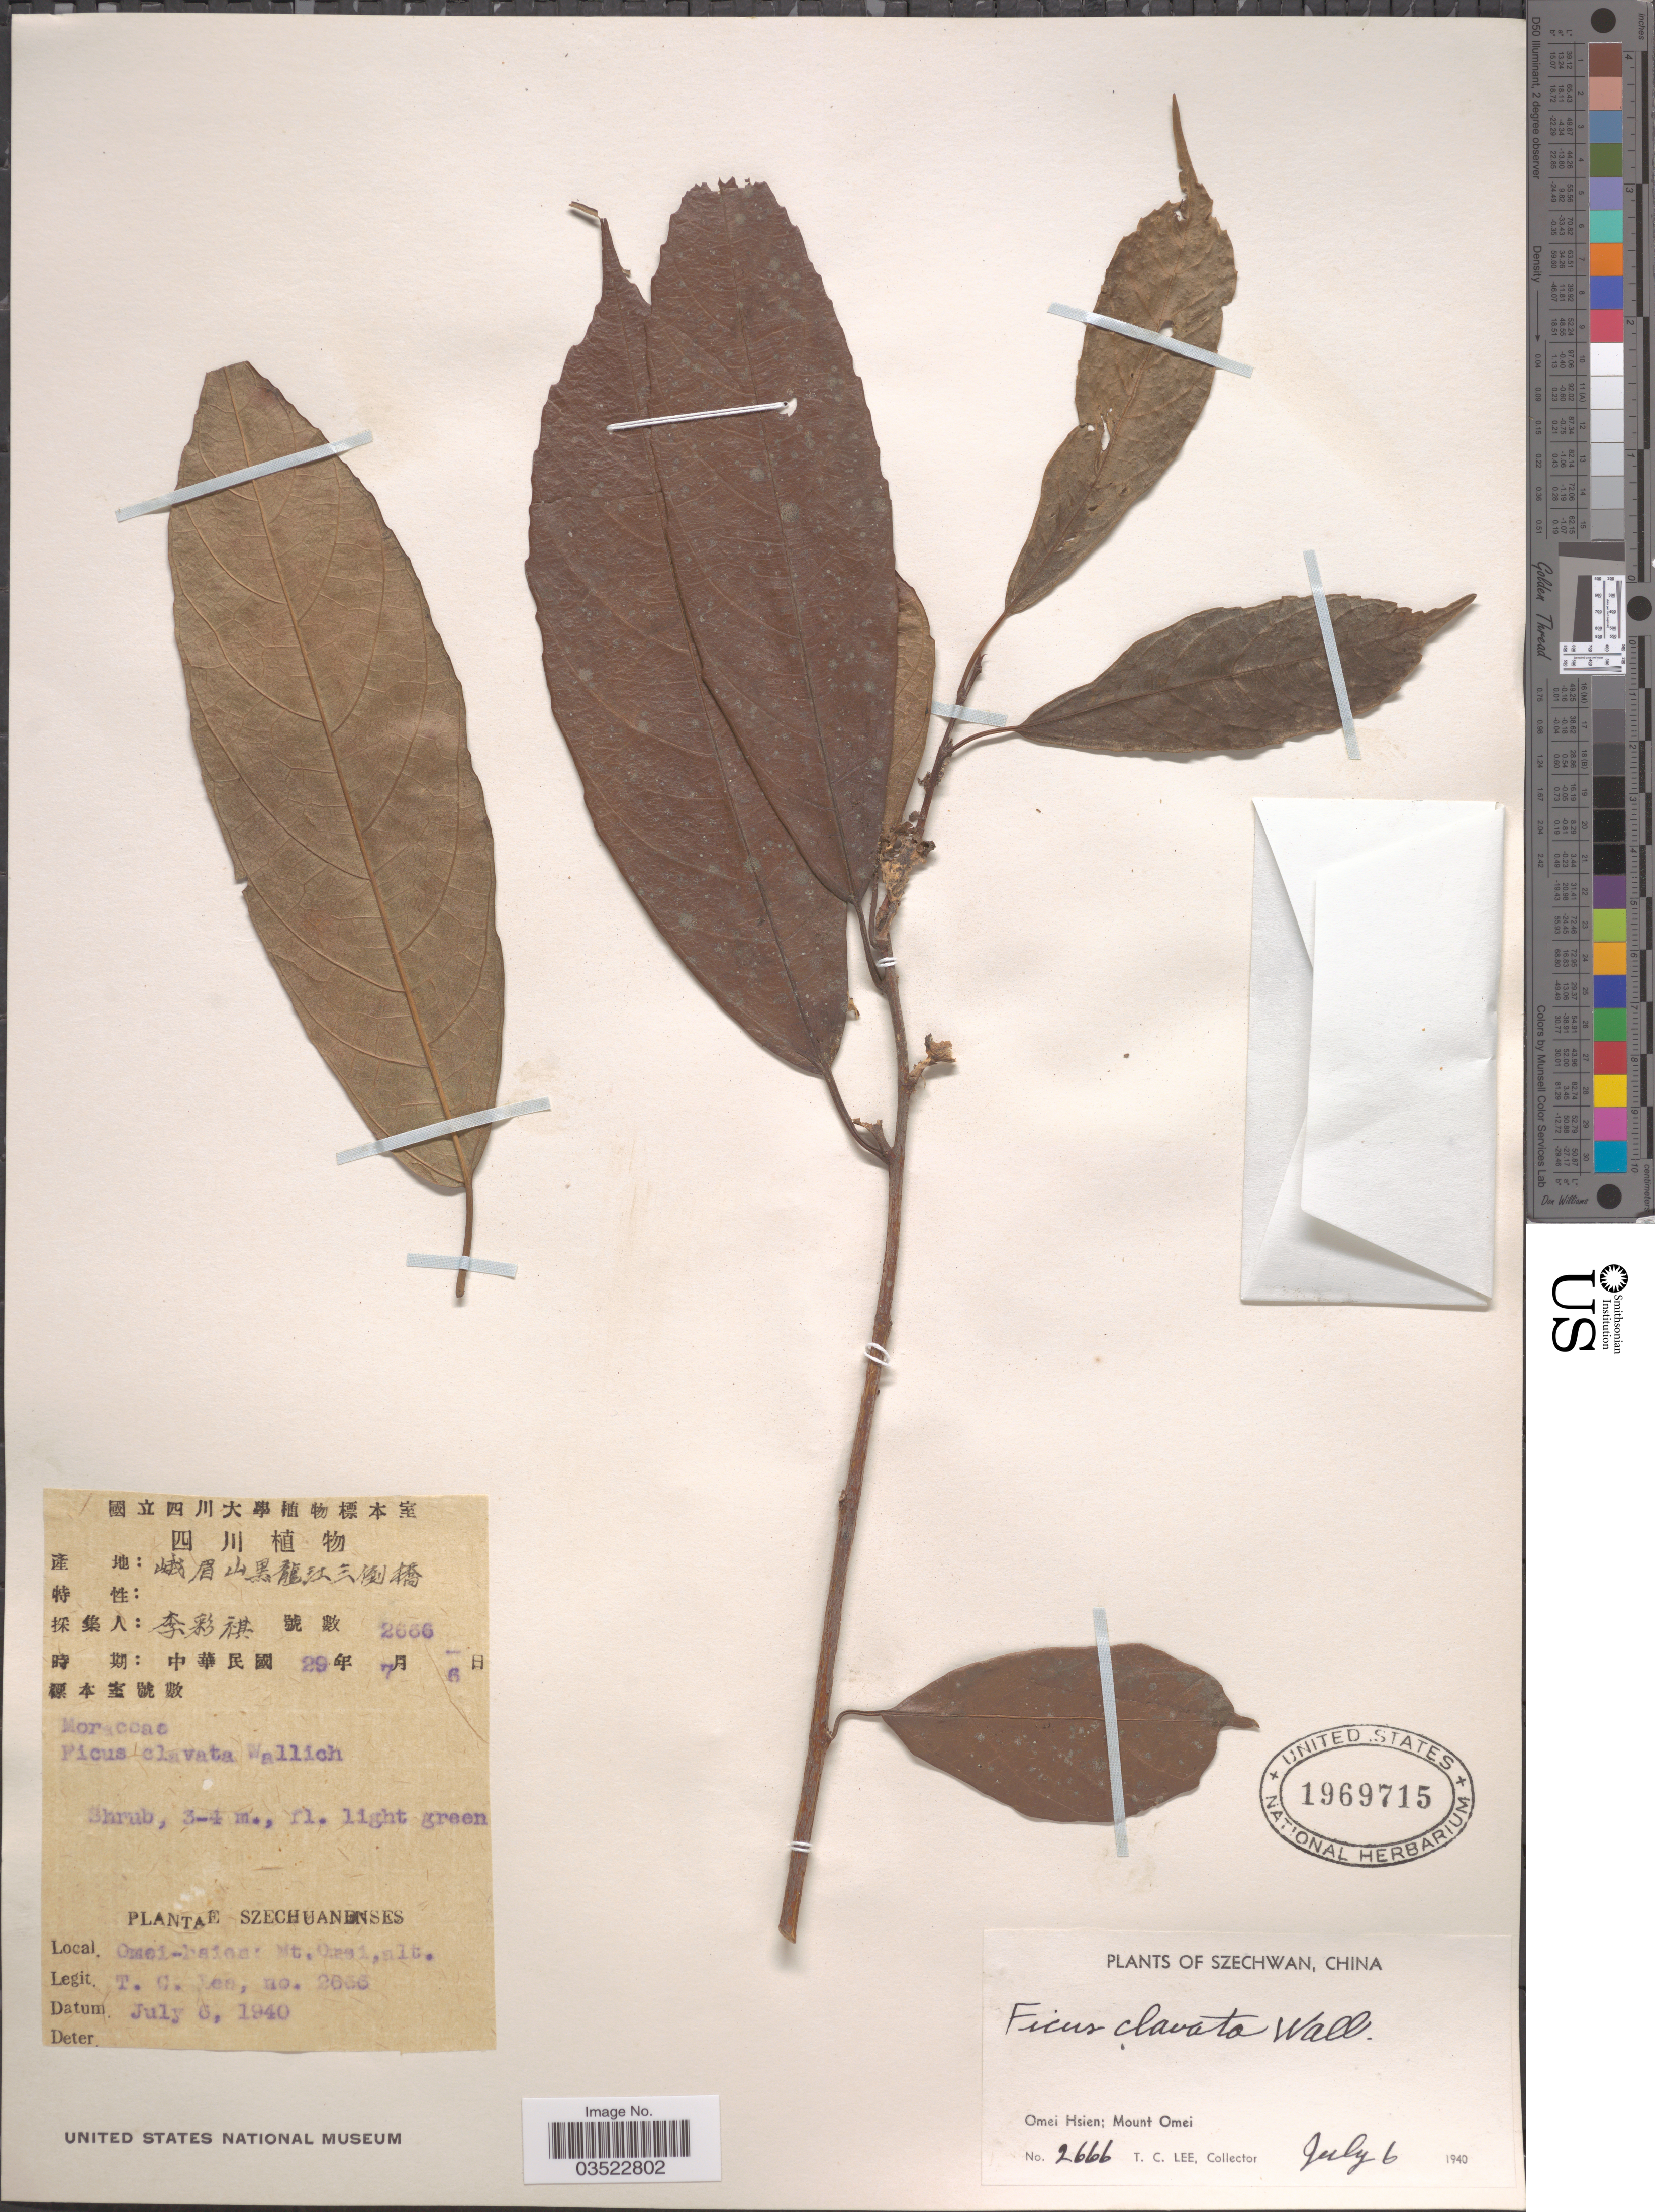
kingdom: Plantae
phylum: Tracheophyta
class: Magnoliopsida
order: Rosales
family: Moraceae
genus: Ficus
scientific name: Ficus subincisa var. subincisa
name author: Buch.-Ham. ex Sm.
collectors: T. Lee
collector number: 2666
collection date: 1940-07-06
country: China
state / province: Sichuan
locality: Szechwan. Szechuanenses. Omei-Hsien: Mount Omei.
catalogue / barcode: US 1969715